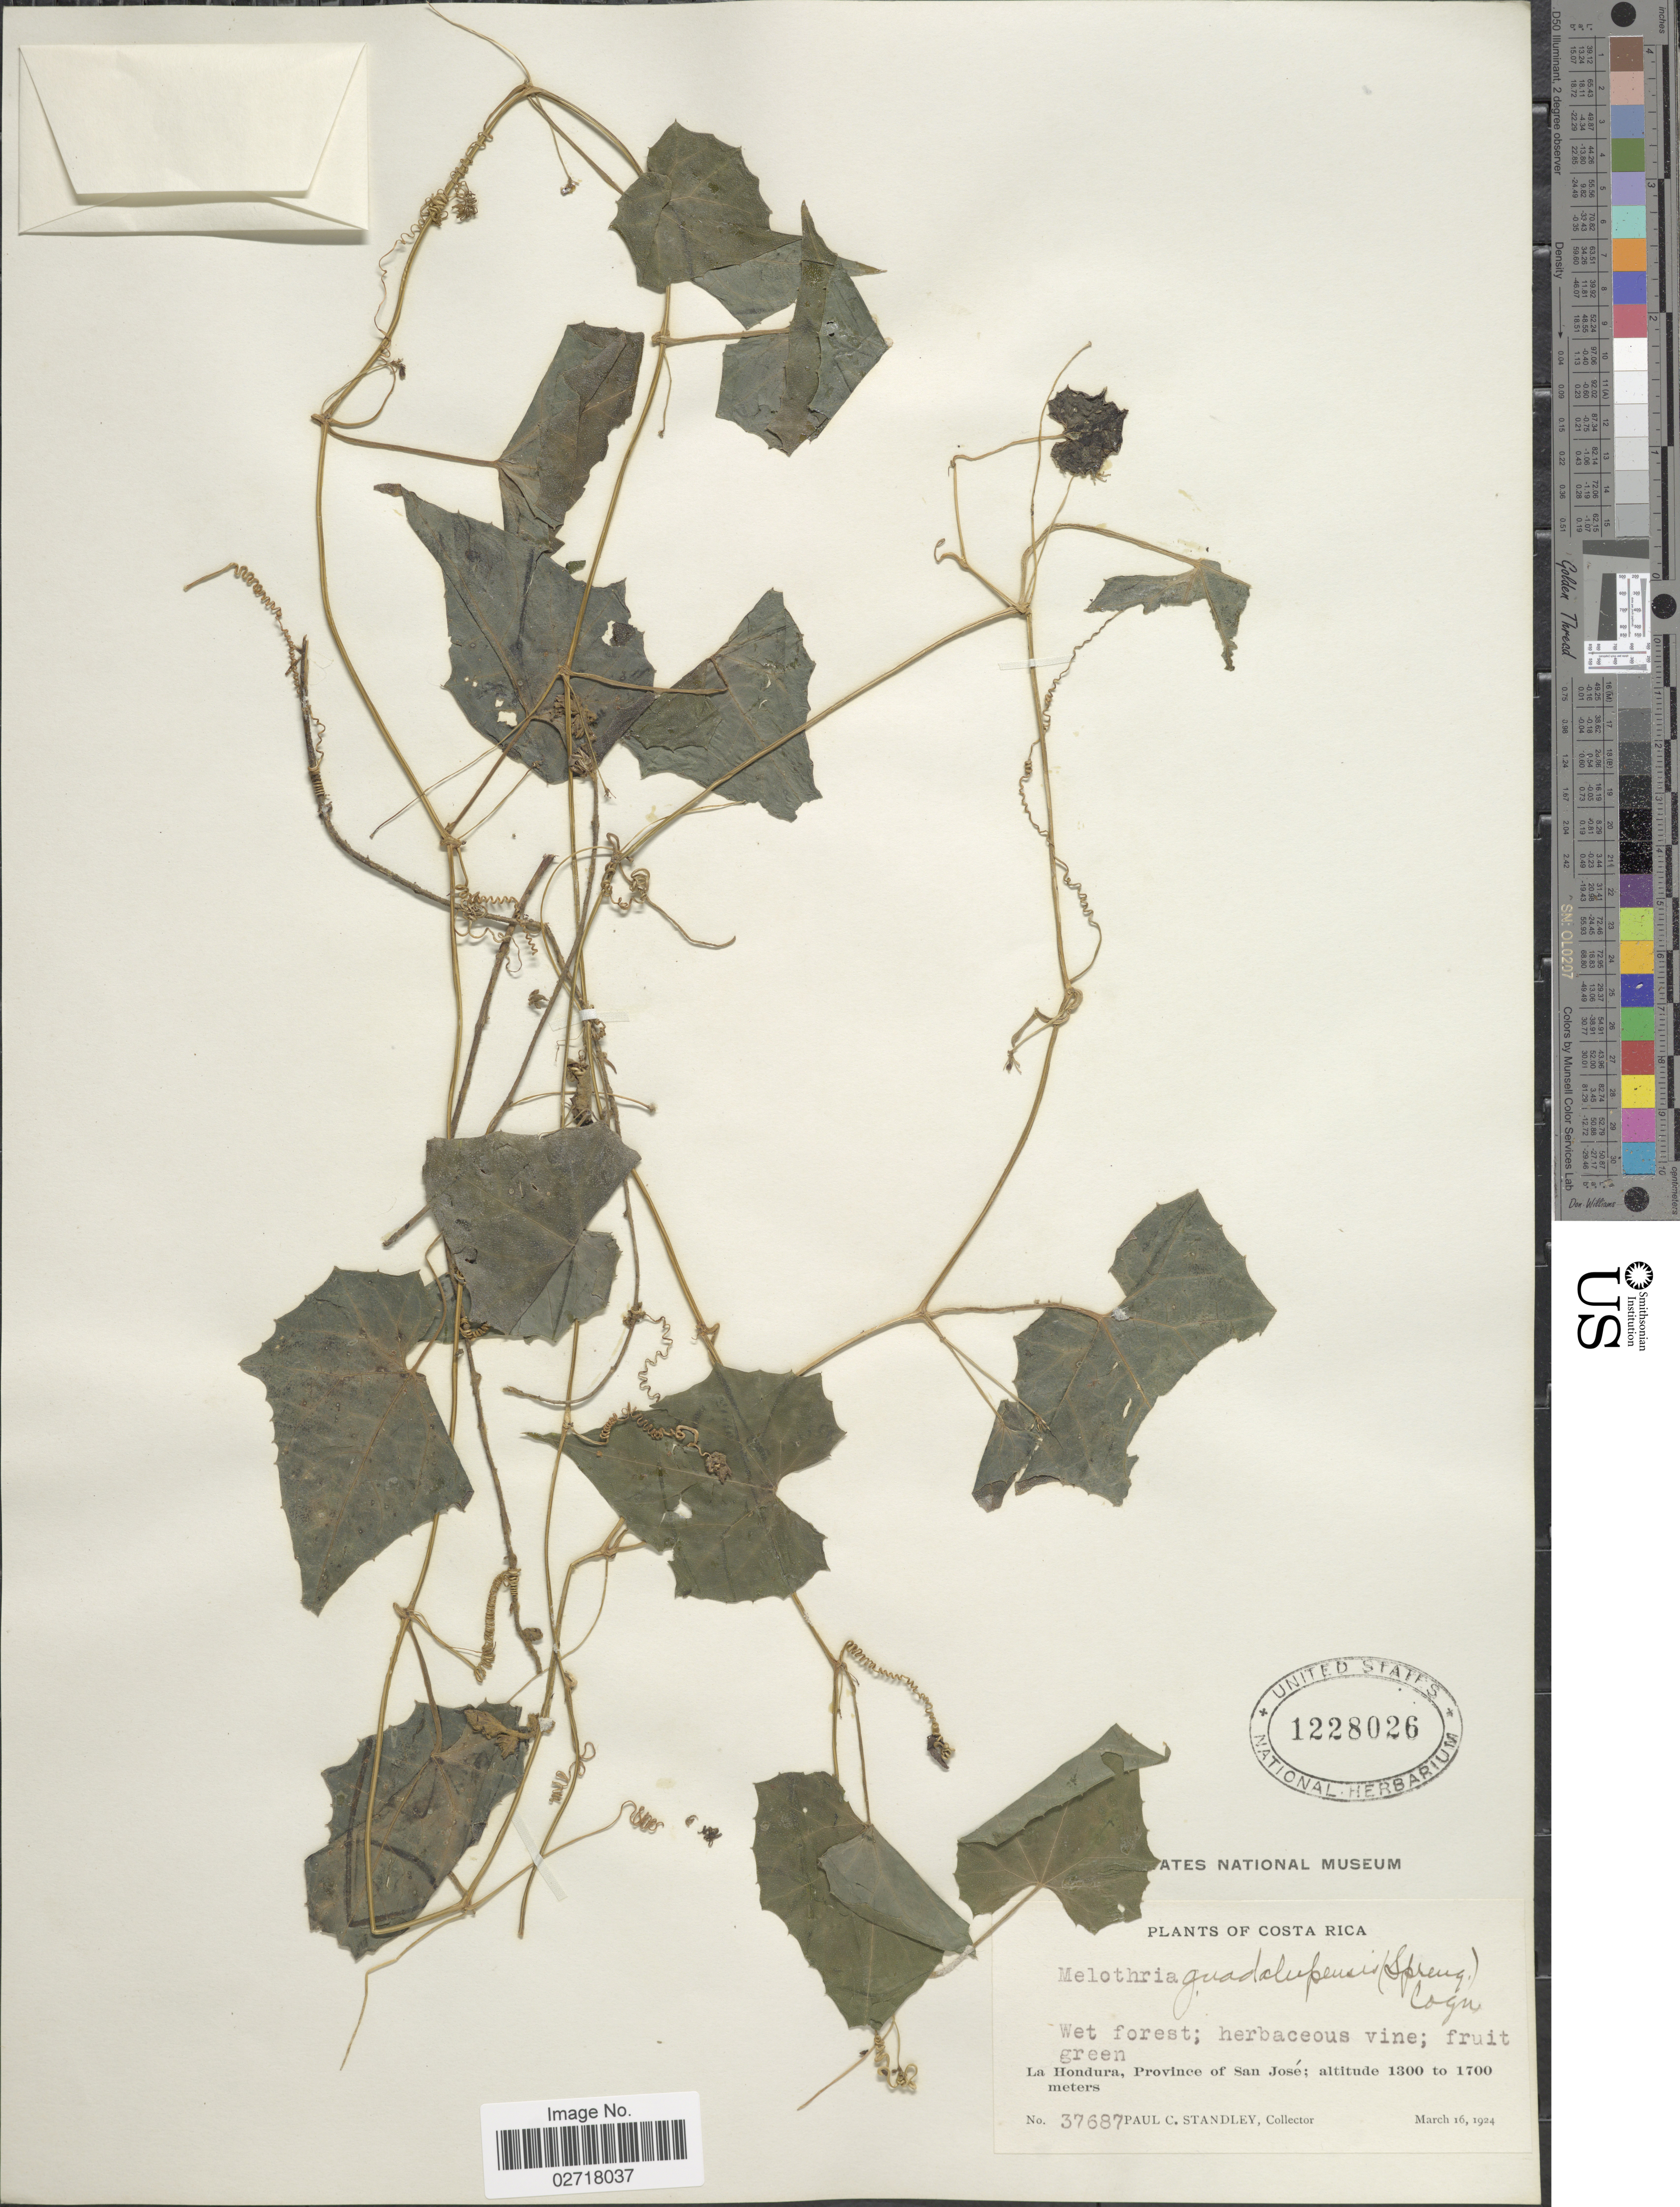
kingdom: Plantae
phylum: Tracheophyta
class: Magnoliopsida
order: Cucurbitales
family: Cucurbitaceae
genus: Melothria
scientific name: Melothria pendula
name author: L.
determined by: U.S. National Herbarium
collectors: P. C. Standley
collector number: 37687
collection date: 1924-03-16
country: Costa Rica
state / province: San José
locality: La Hondura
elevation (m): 1300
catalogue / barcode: US 1228026